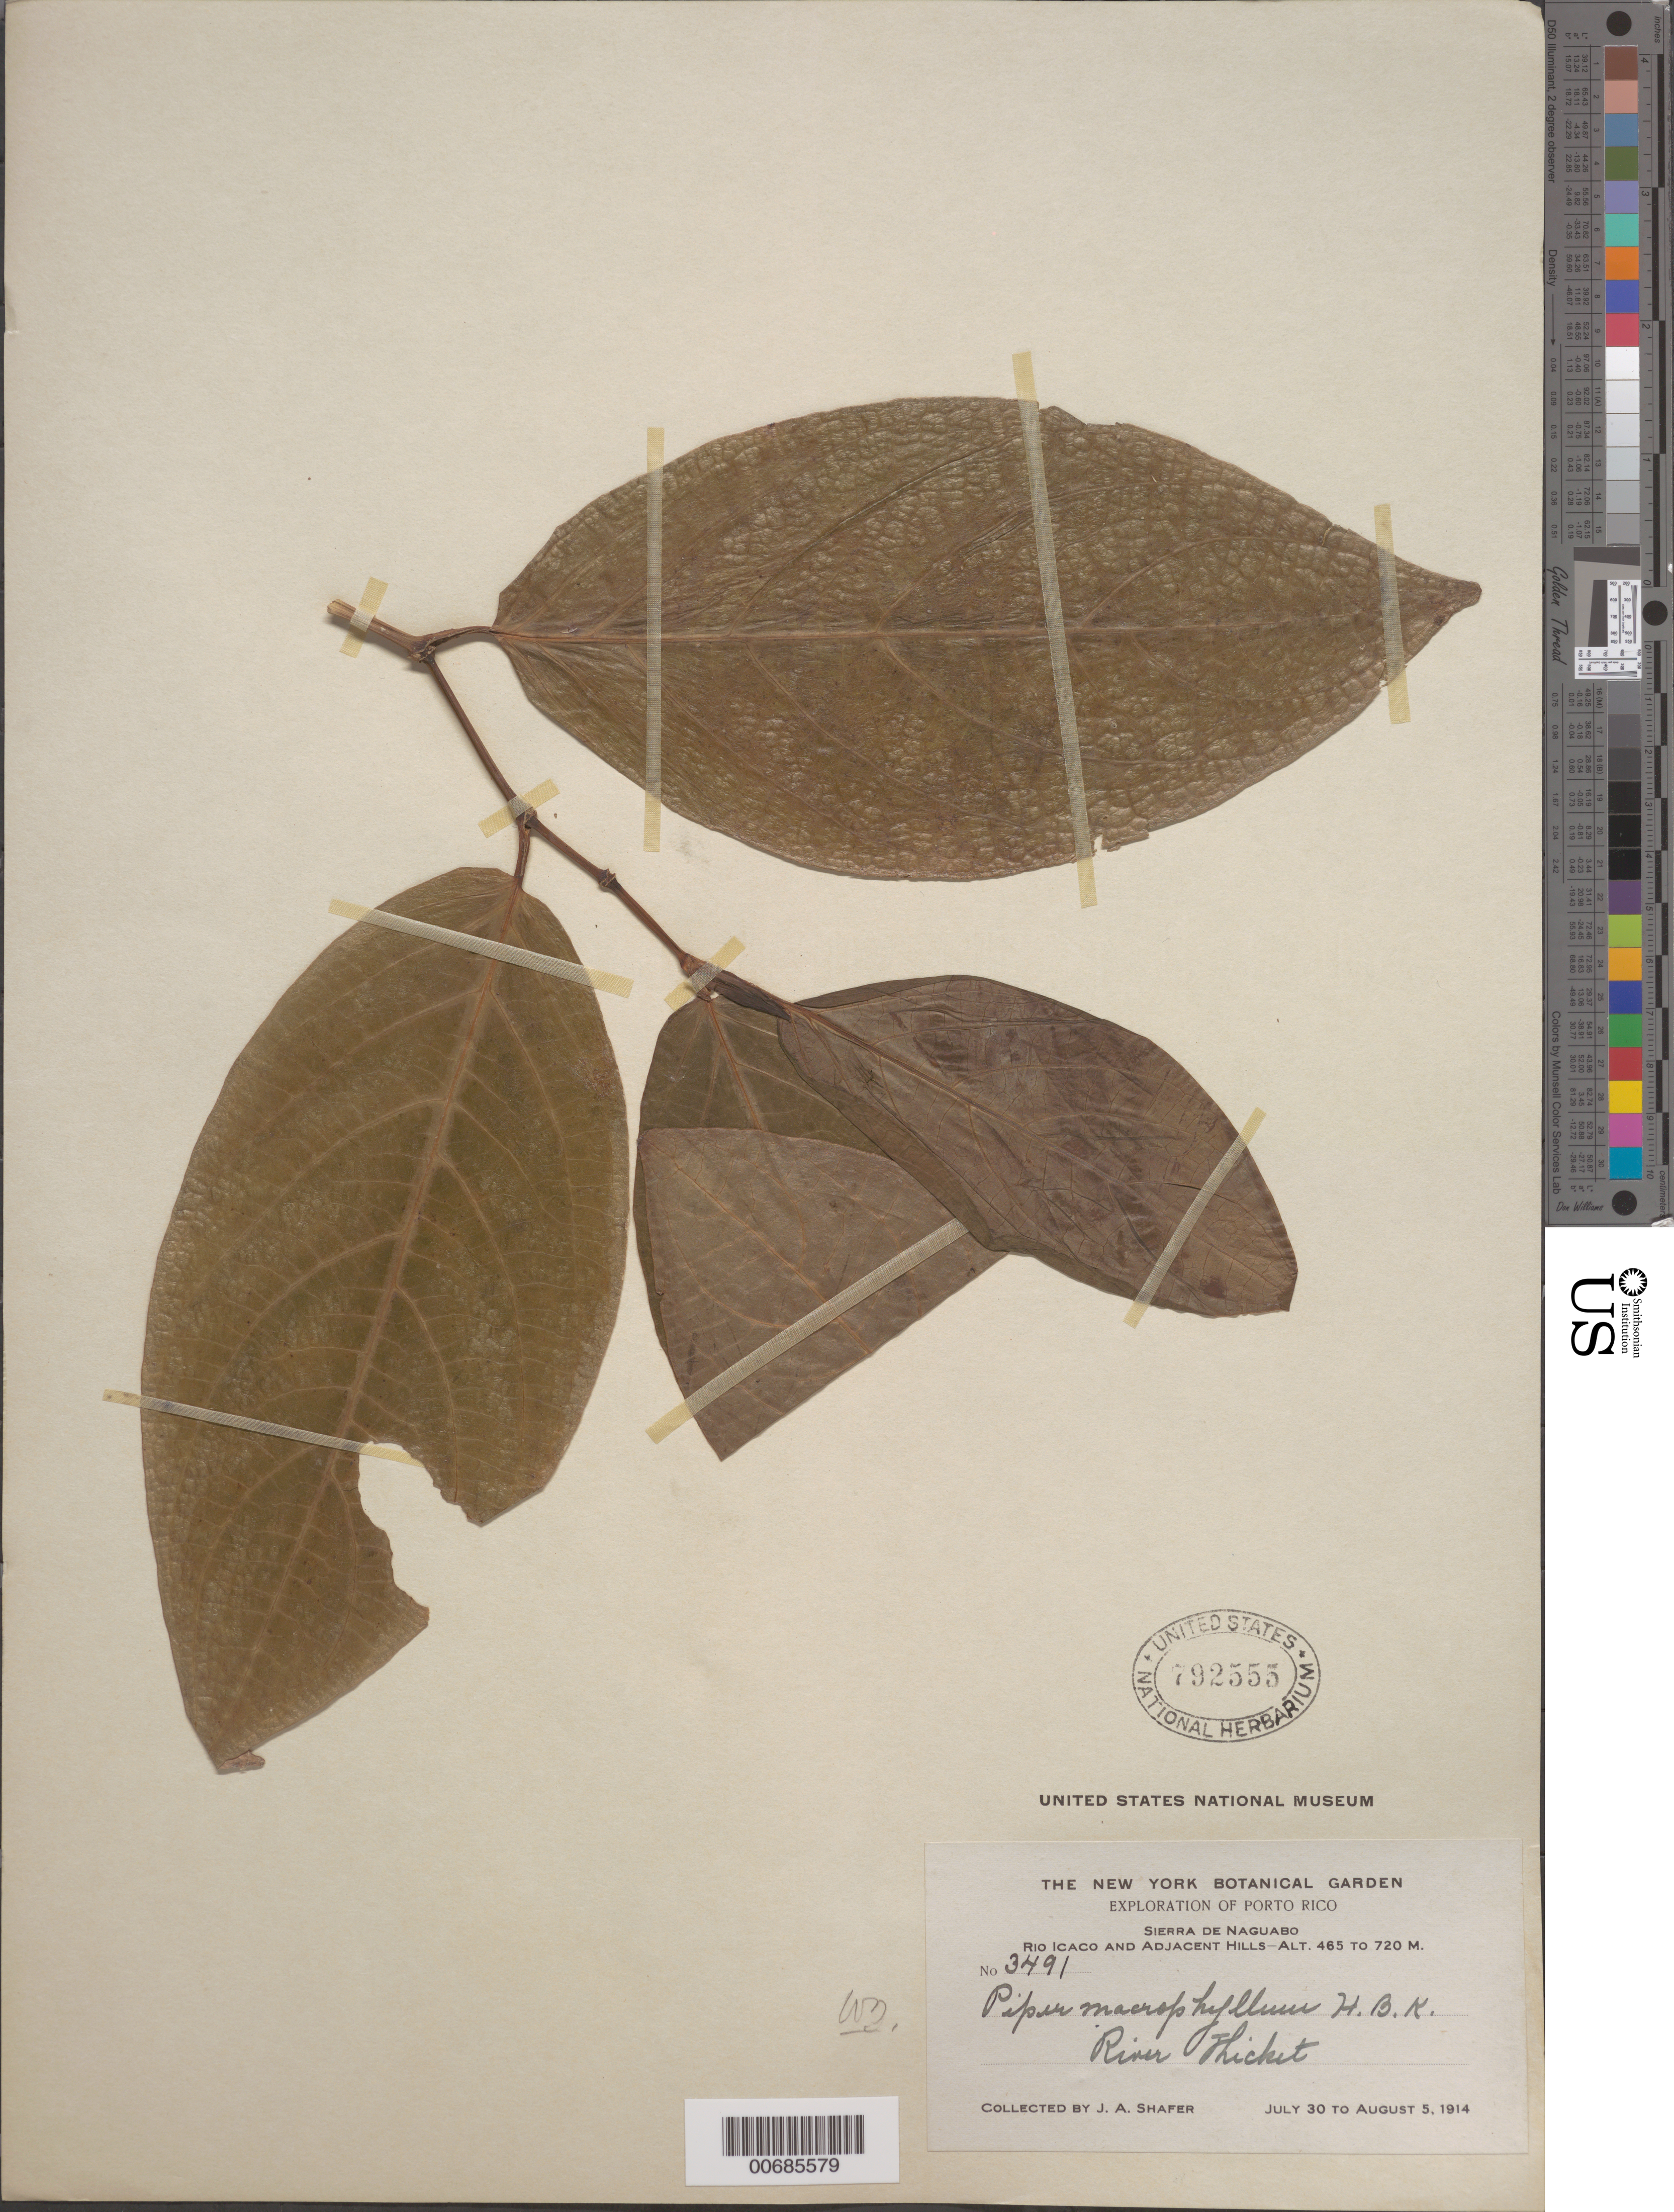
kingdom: Plantae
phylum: Tracheophyta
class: Magnoliopsida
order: Piperales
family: Piperaceae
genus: Piper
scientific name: Piper macrophyllum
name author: Kunth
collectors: J. A. Shafer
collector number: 3491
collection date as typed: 30 Jul 1914 to 05 Aug 1914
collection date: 1914-07-30/1914-08-05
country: Puerto Rico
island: Greater Antilles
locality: Sierra de Naguabo Rio Icaco and Adjacent Hills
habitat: River Thicket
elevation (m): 465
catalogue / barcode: US 792555